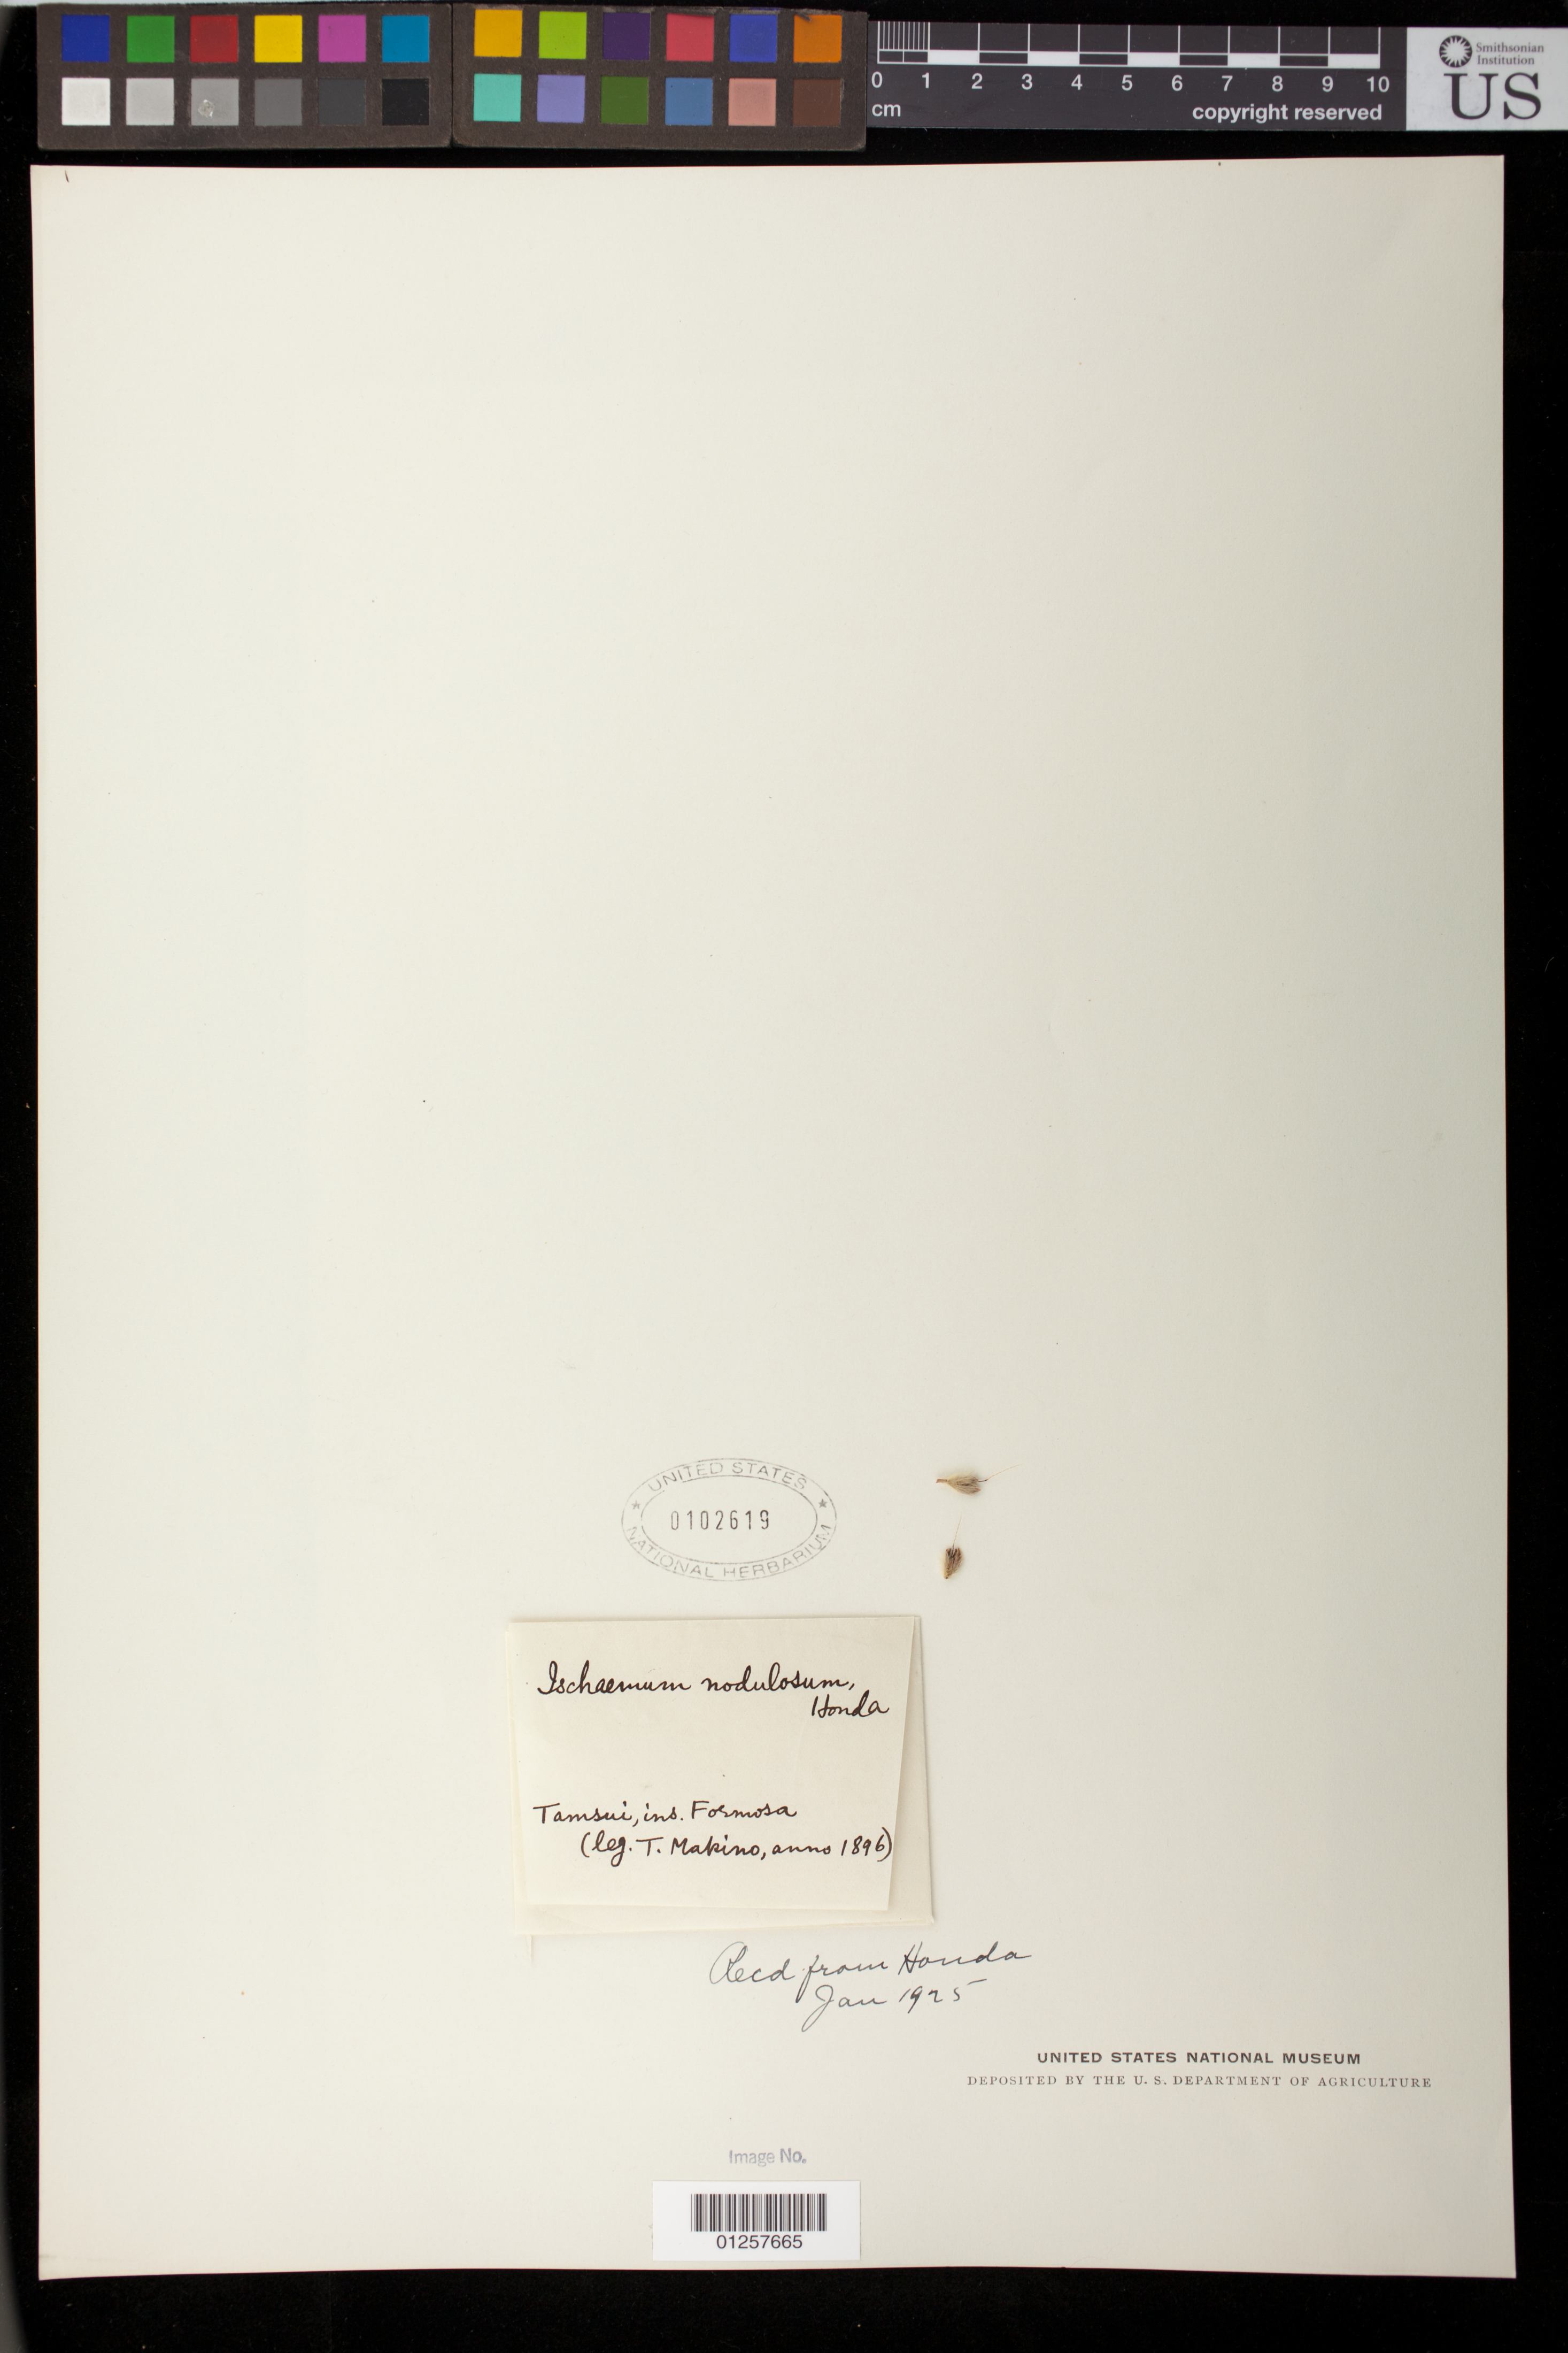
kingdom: Plantae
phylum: Tracheophyta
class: Liliopsida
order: Poales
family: Poaceae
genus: Ischaemum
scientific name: Ischaemum nodulosum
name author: Honda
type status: Isosyntype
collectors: T. Makino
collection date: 1896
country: Taiwan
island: Taiwan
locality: Tamsui, ins. Formosa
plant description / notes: Fragmentary material of type specimen received from Honda.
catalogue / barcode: US 102619